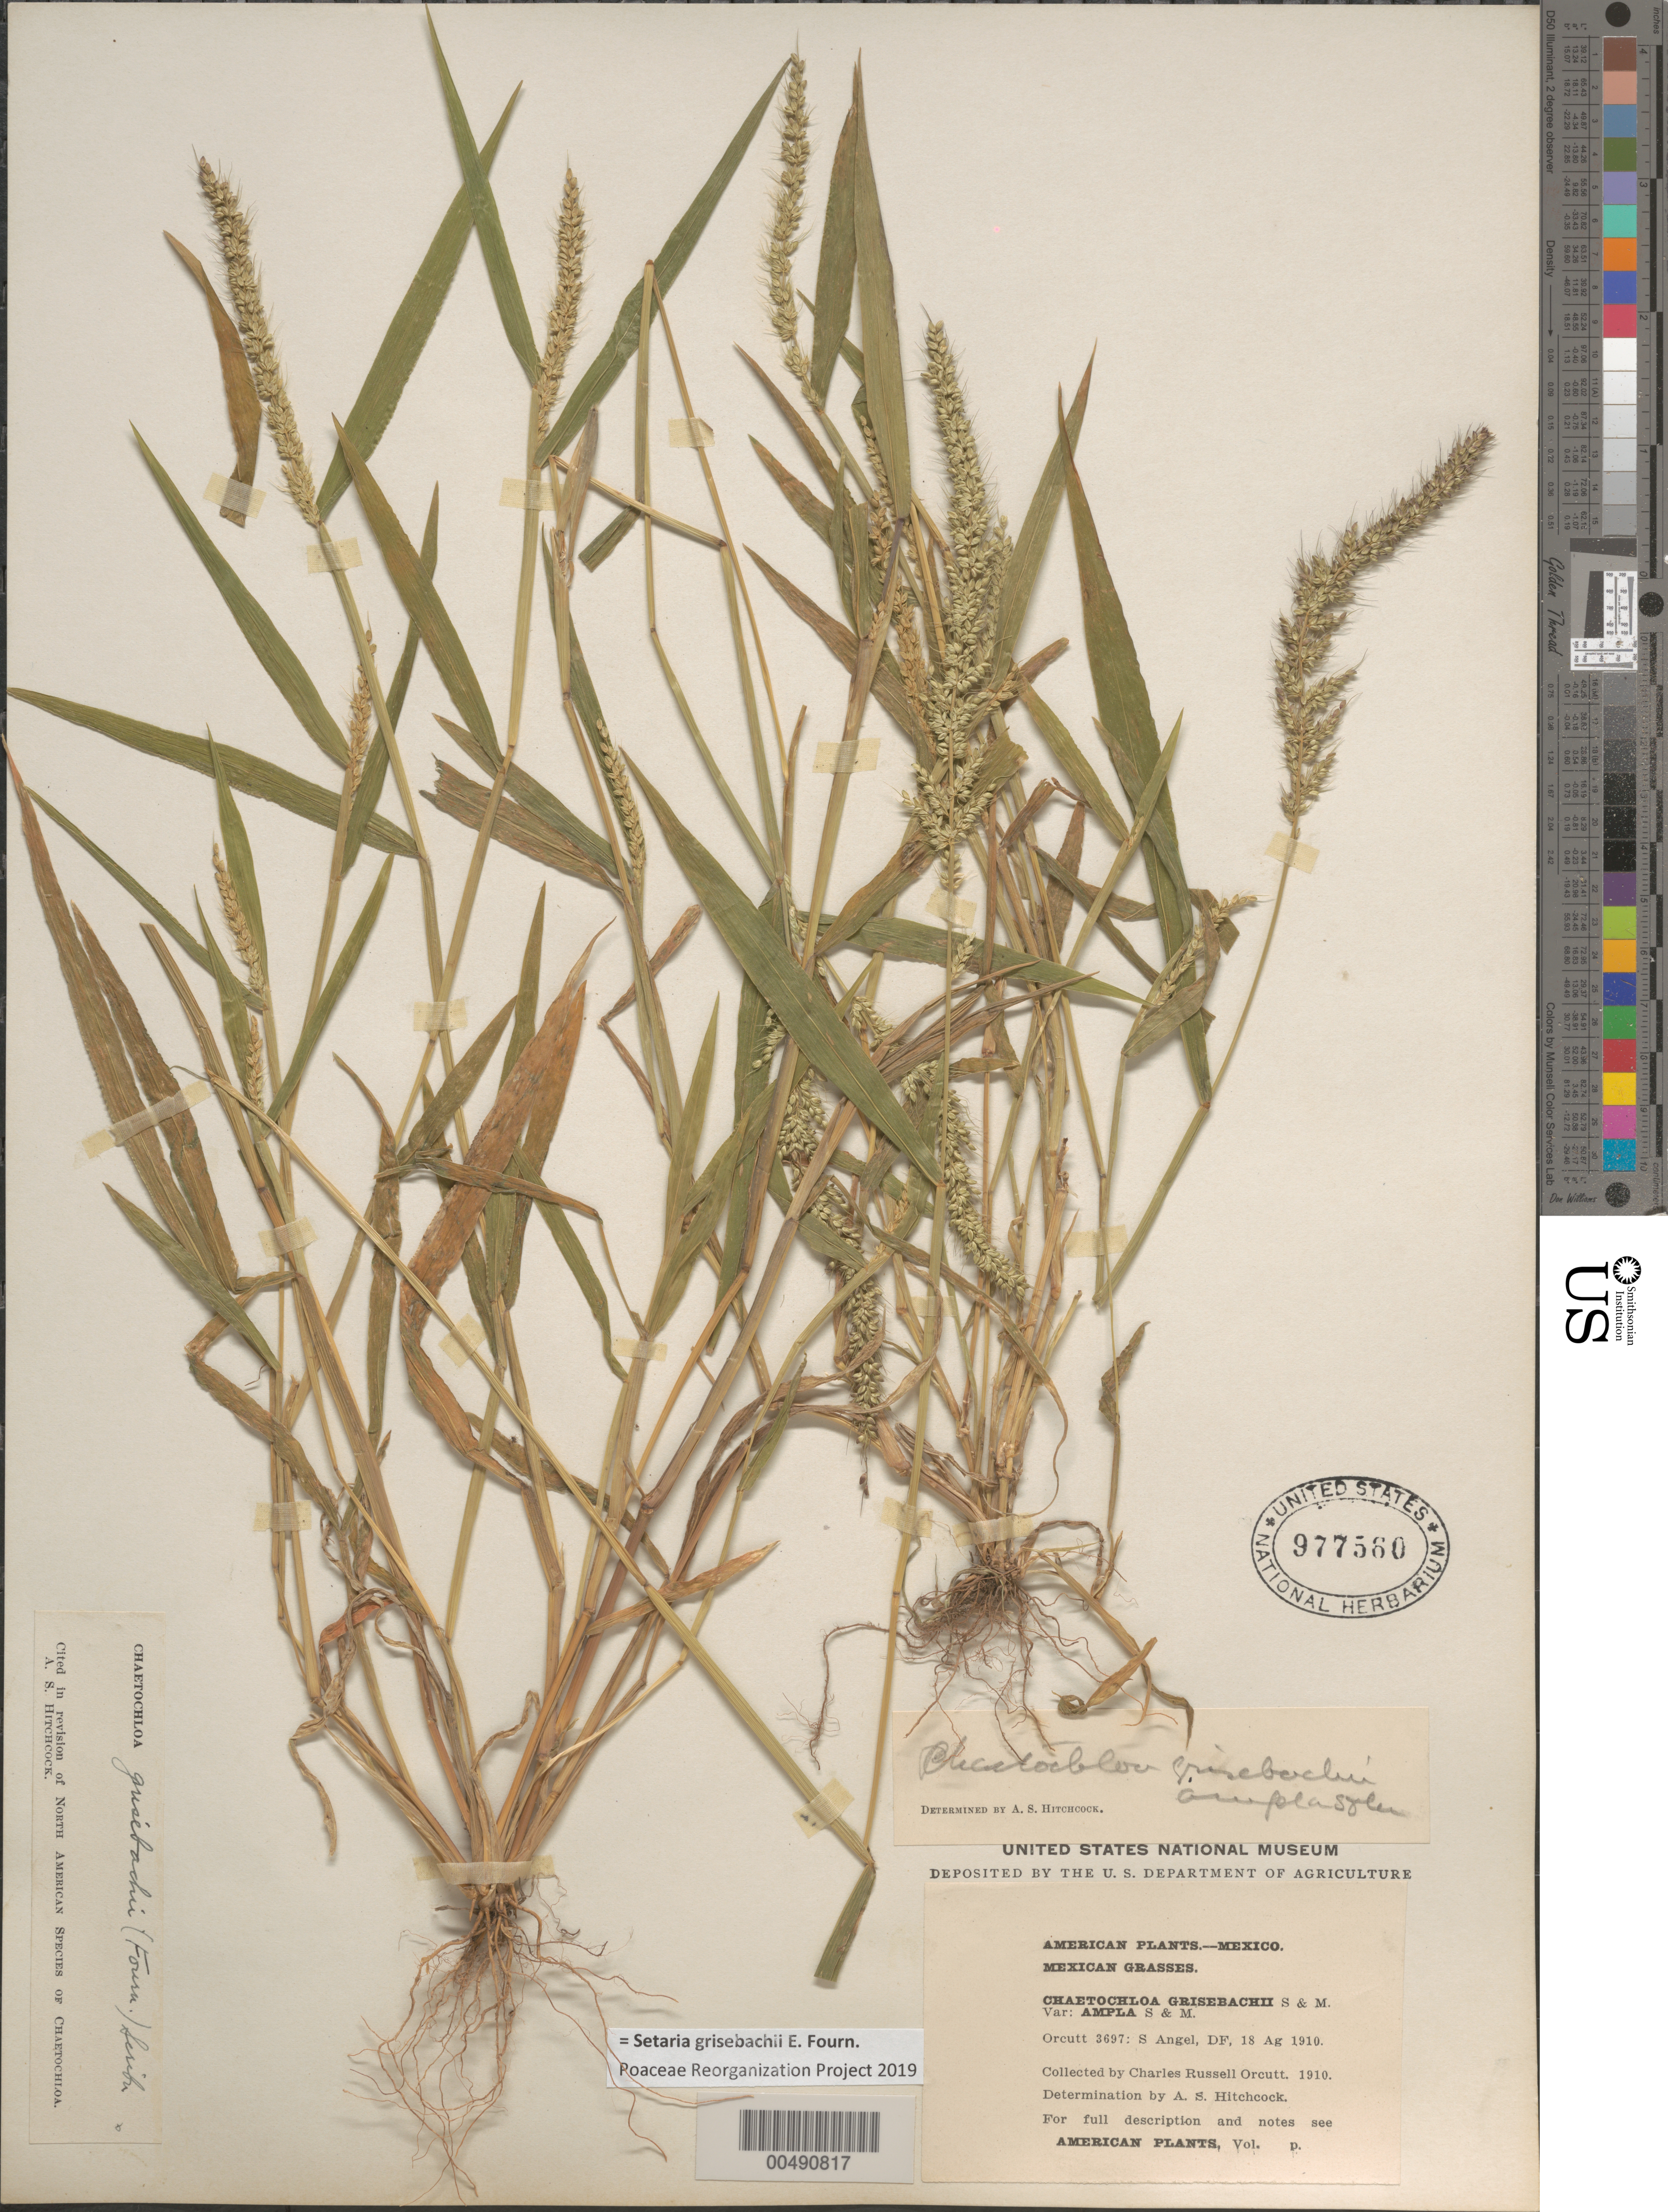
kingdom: Plantae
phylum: Tracheophyta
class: Liliopsida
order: Poales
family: Poaceae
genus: Setaria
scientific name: Setaria grisebachii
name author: E. Fourn.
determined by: Poaceae Reorganization Project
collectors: C. R. Orcutt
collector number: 3697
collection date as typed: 18 Aug 1910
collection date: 1910-08-18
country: Mexico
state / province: Distrito Federal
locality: San Angel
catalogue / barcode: US 977560